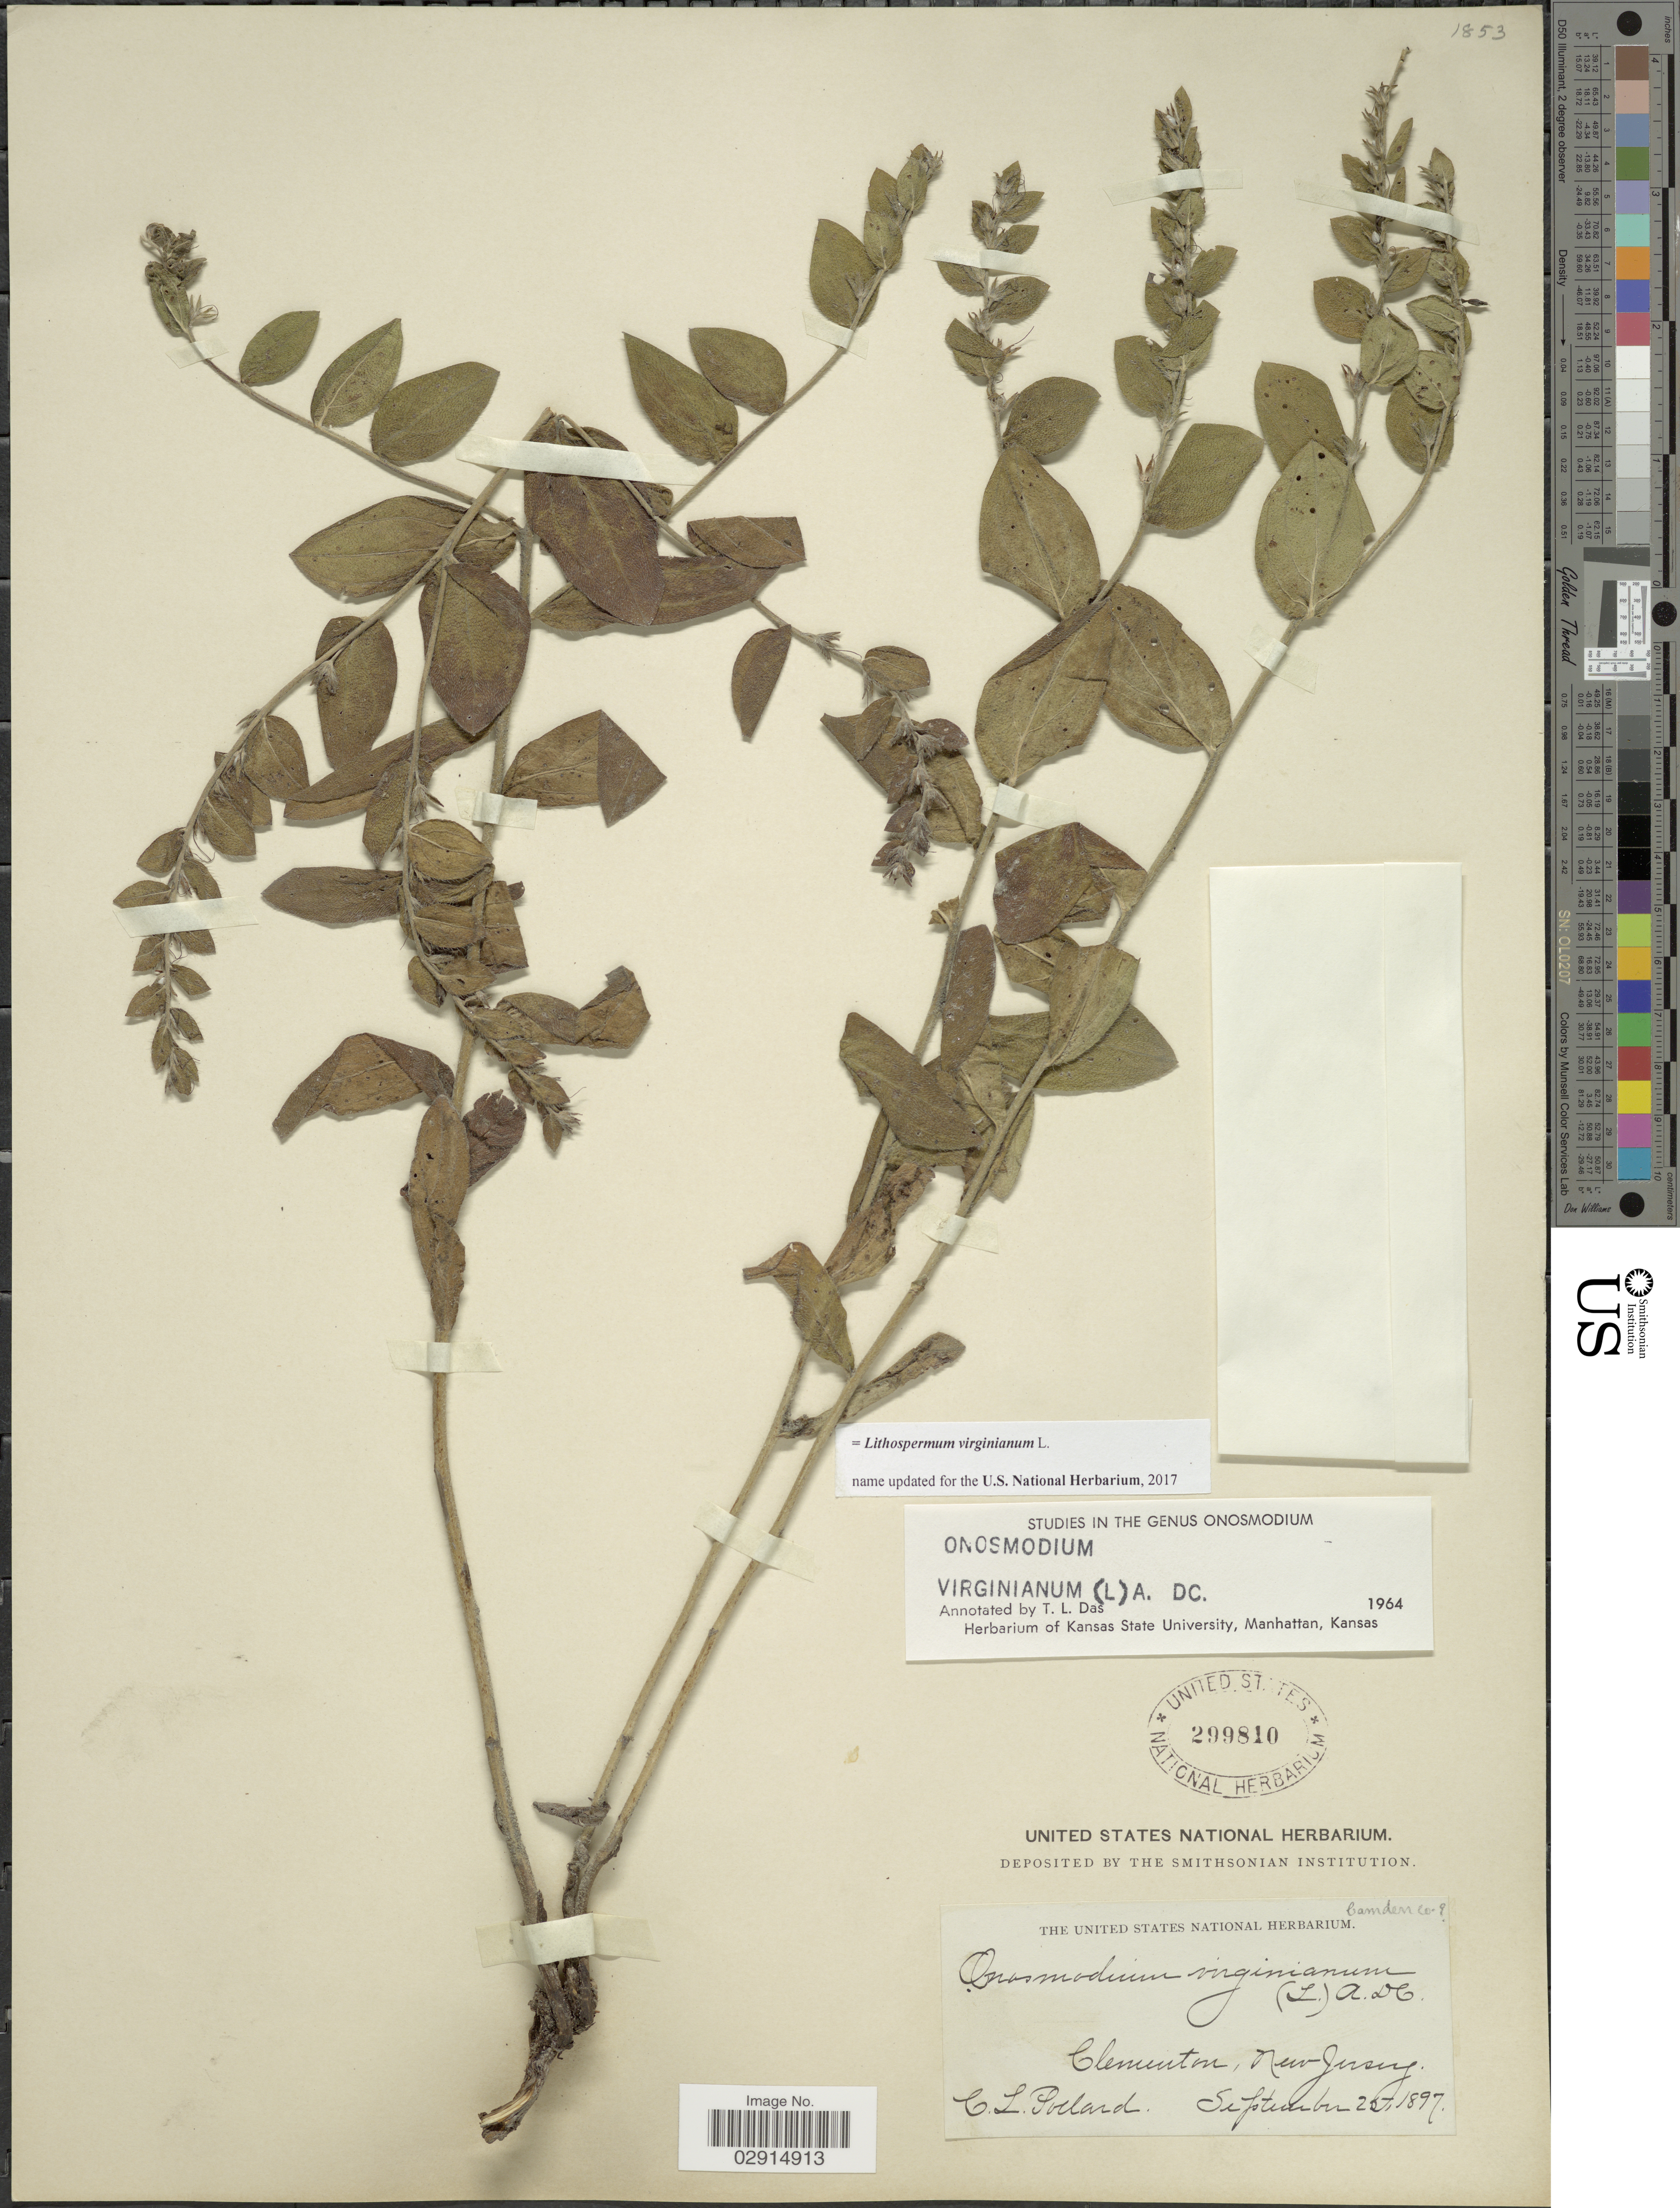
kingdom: Plantae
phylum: Tracheophyta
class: Magnoliopsida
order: Boraginales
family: Boraginaceae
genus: Lithospermum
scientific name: Lithospermum virginianum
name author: L.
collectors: C. L. Pollard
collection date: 1897-09-25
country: United States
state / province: New Jersey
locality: Clementon, Camden Co.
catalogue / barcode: US 299810